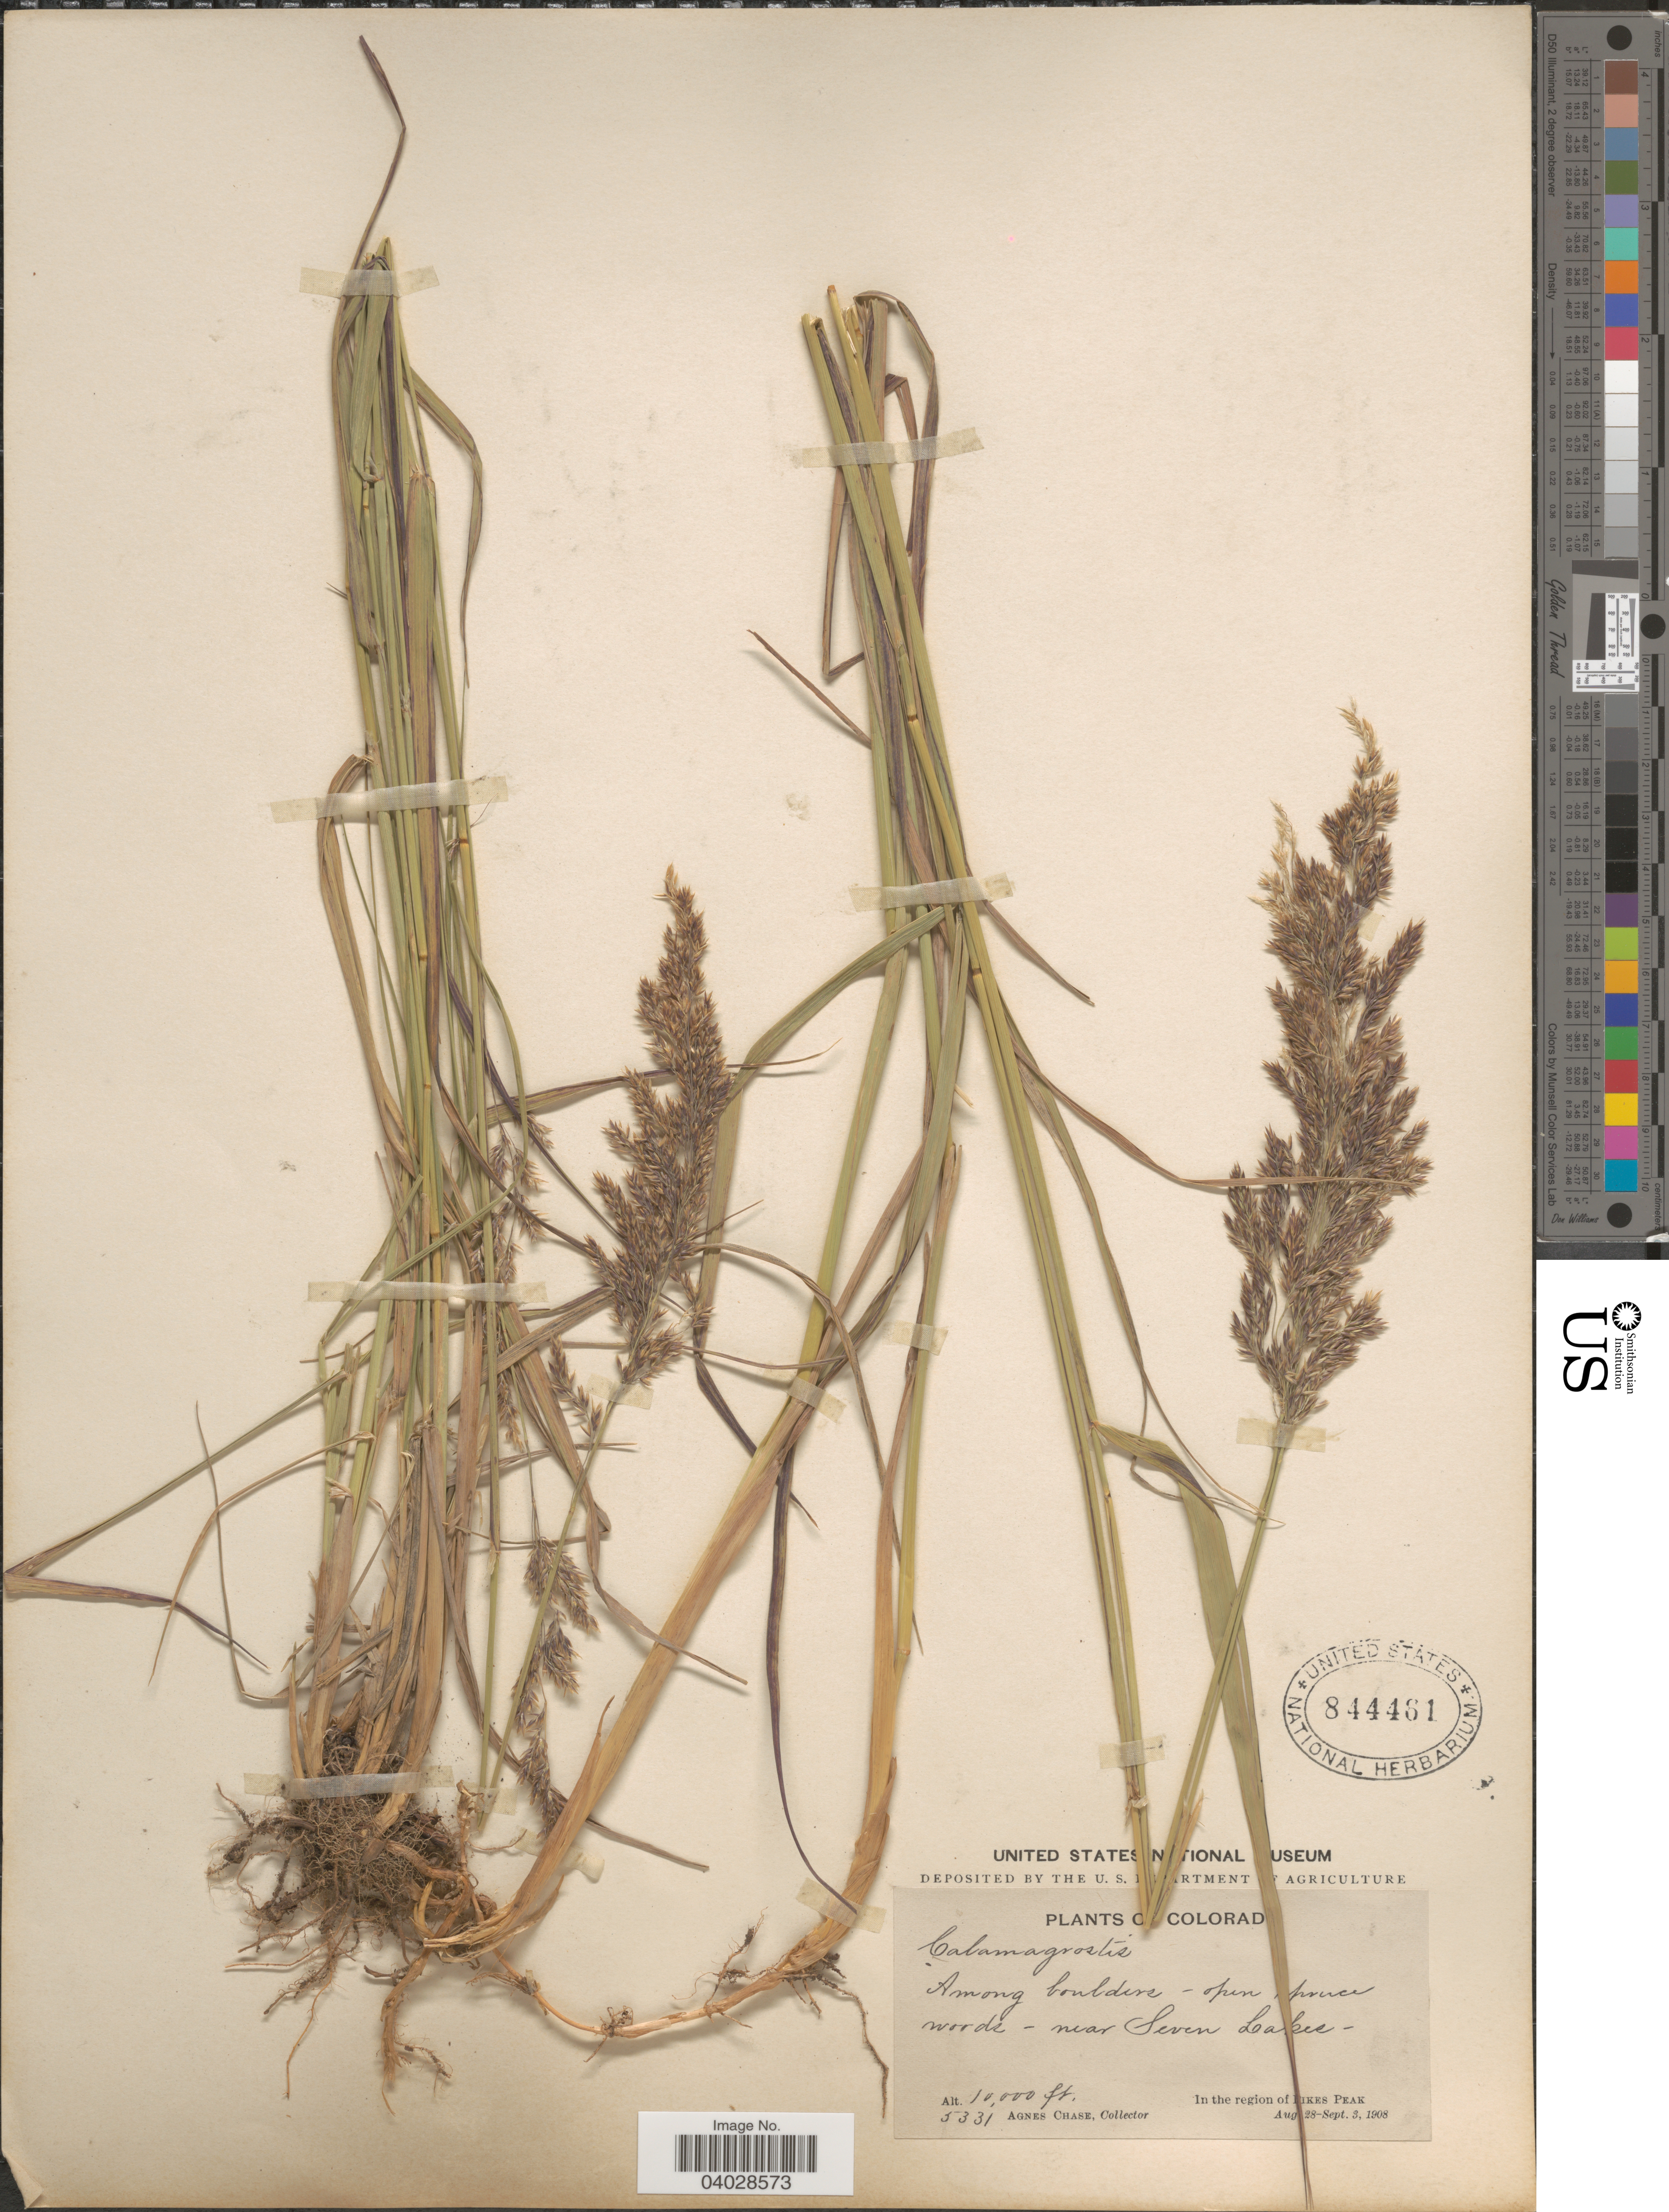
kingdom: Plantae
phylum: Tracheophyta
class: Liliopsida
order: Poales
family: Poaceae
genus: Calamagrostis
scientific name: Calamagrostis canadensis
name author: (Michx.) P. Beauv.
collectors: A. Chase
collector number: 5331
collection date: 1908-08-28/1908-09-03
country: United States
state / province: Colorado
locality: Among boulders - open spruce woods - near Seven Lakes. In the region of Pikes Peak.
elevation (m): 3048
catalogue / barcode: US 844461